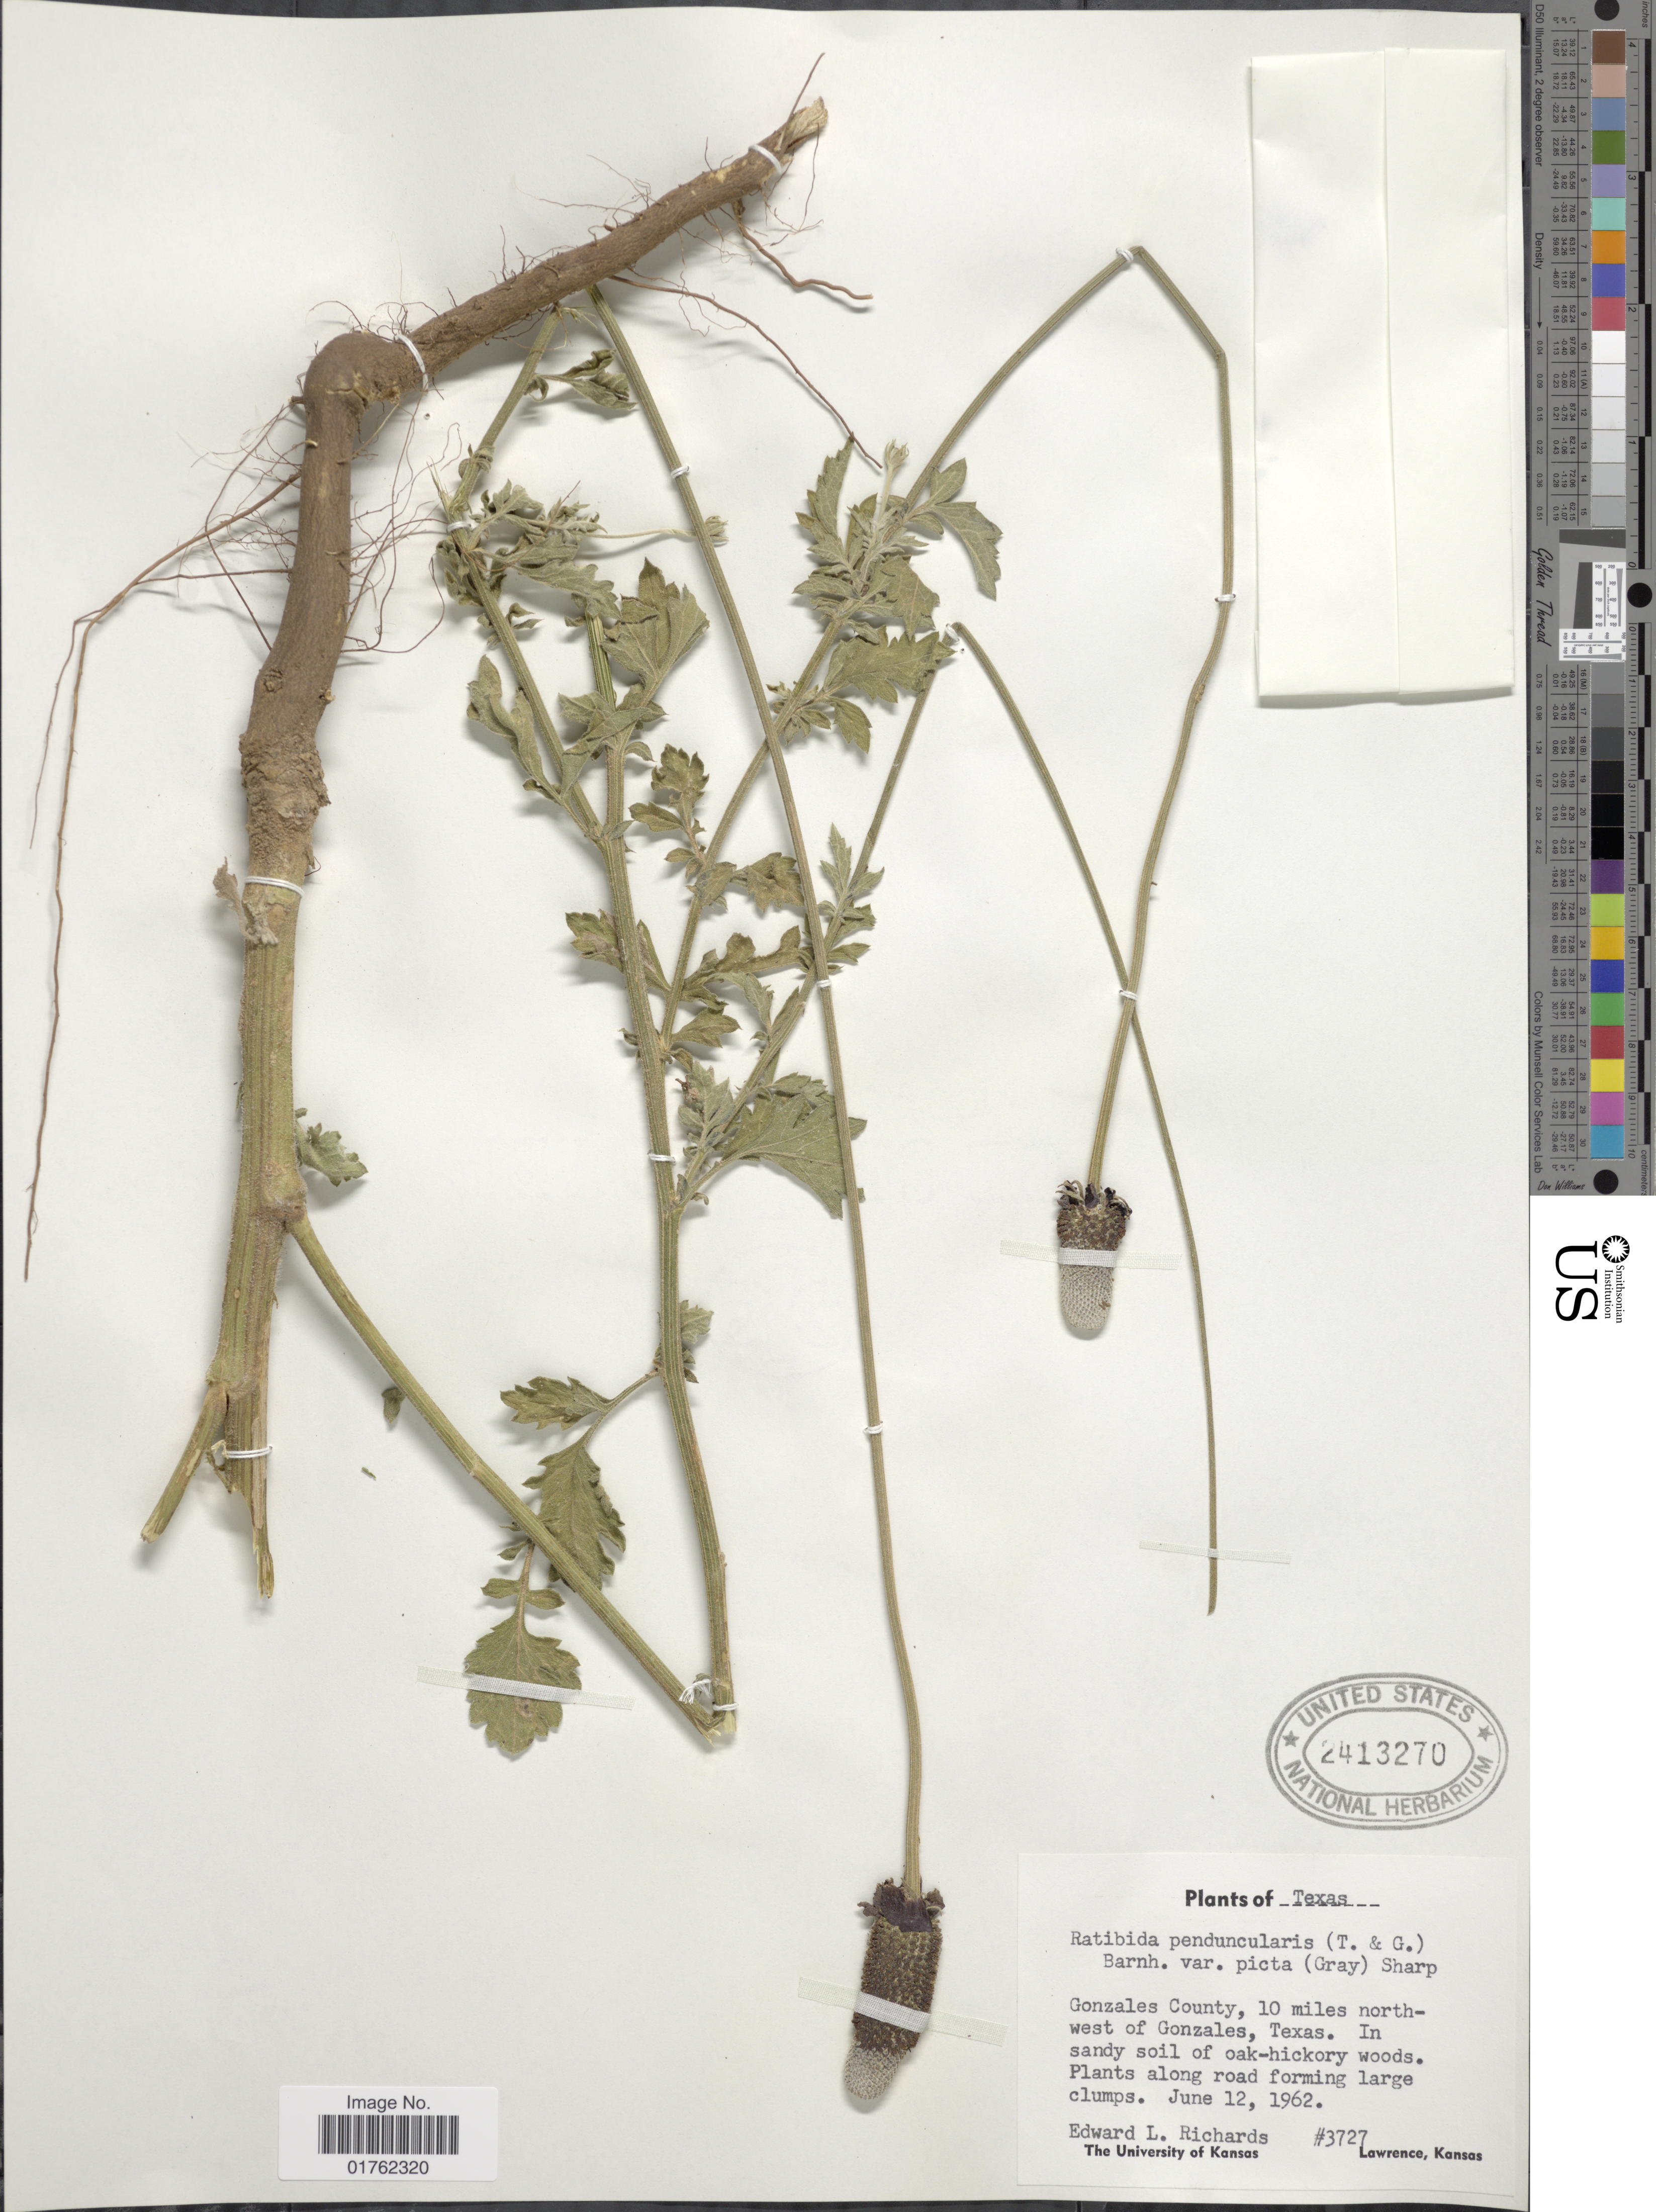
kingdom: Plantae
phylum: Tracheophyta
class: Magnoliopsida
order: Asterales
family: Asteraceae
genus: Ratibida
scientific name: Ratibida peduncularis var. picta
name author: (A. Gray)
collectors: E. Richards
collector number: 3727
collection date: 1962-06-12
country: United States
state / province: Texas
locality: Gonzales County, 10 miles northwest of Gonzales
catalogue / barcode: US 2413270